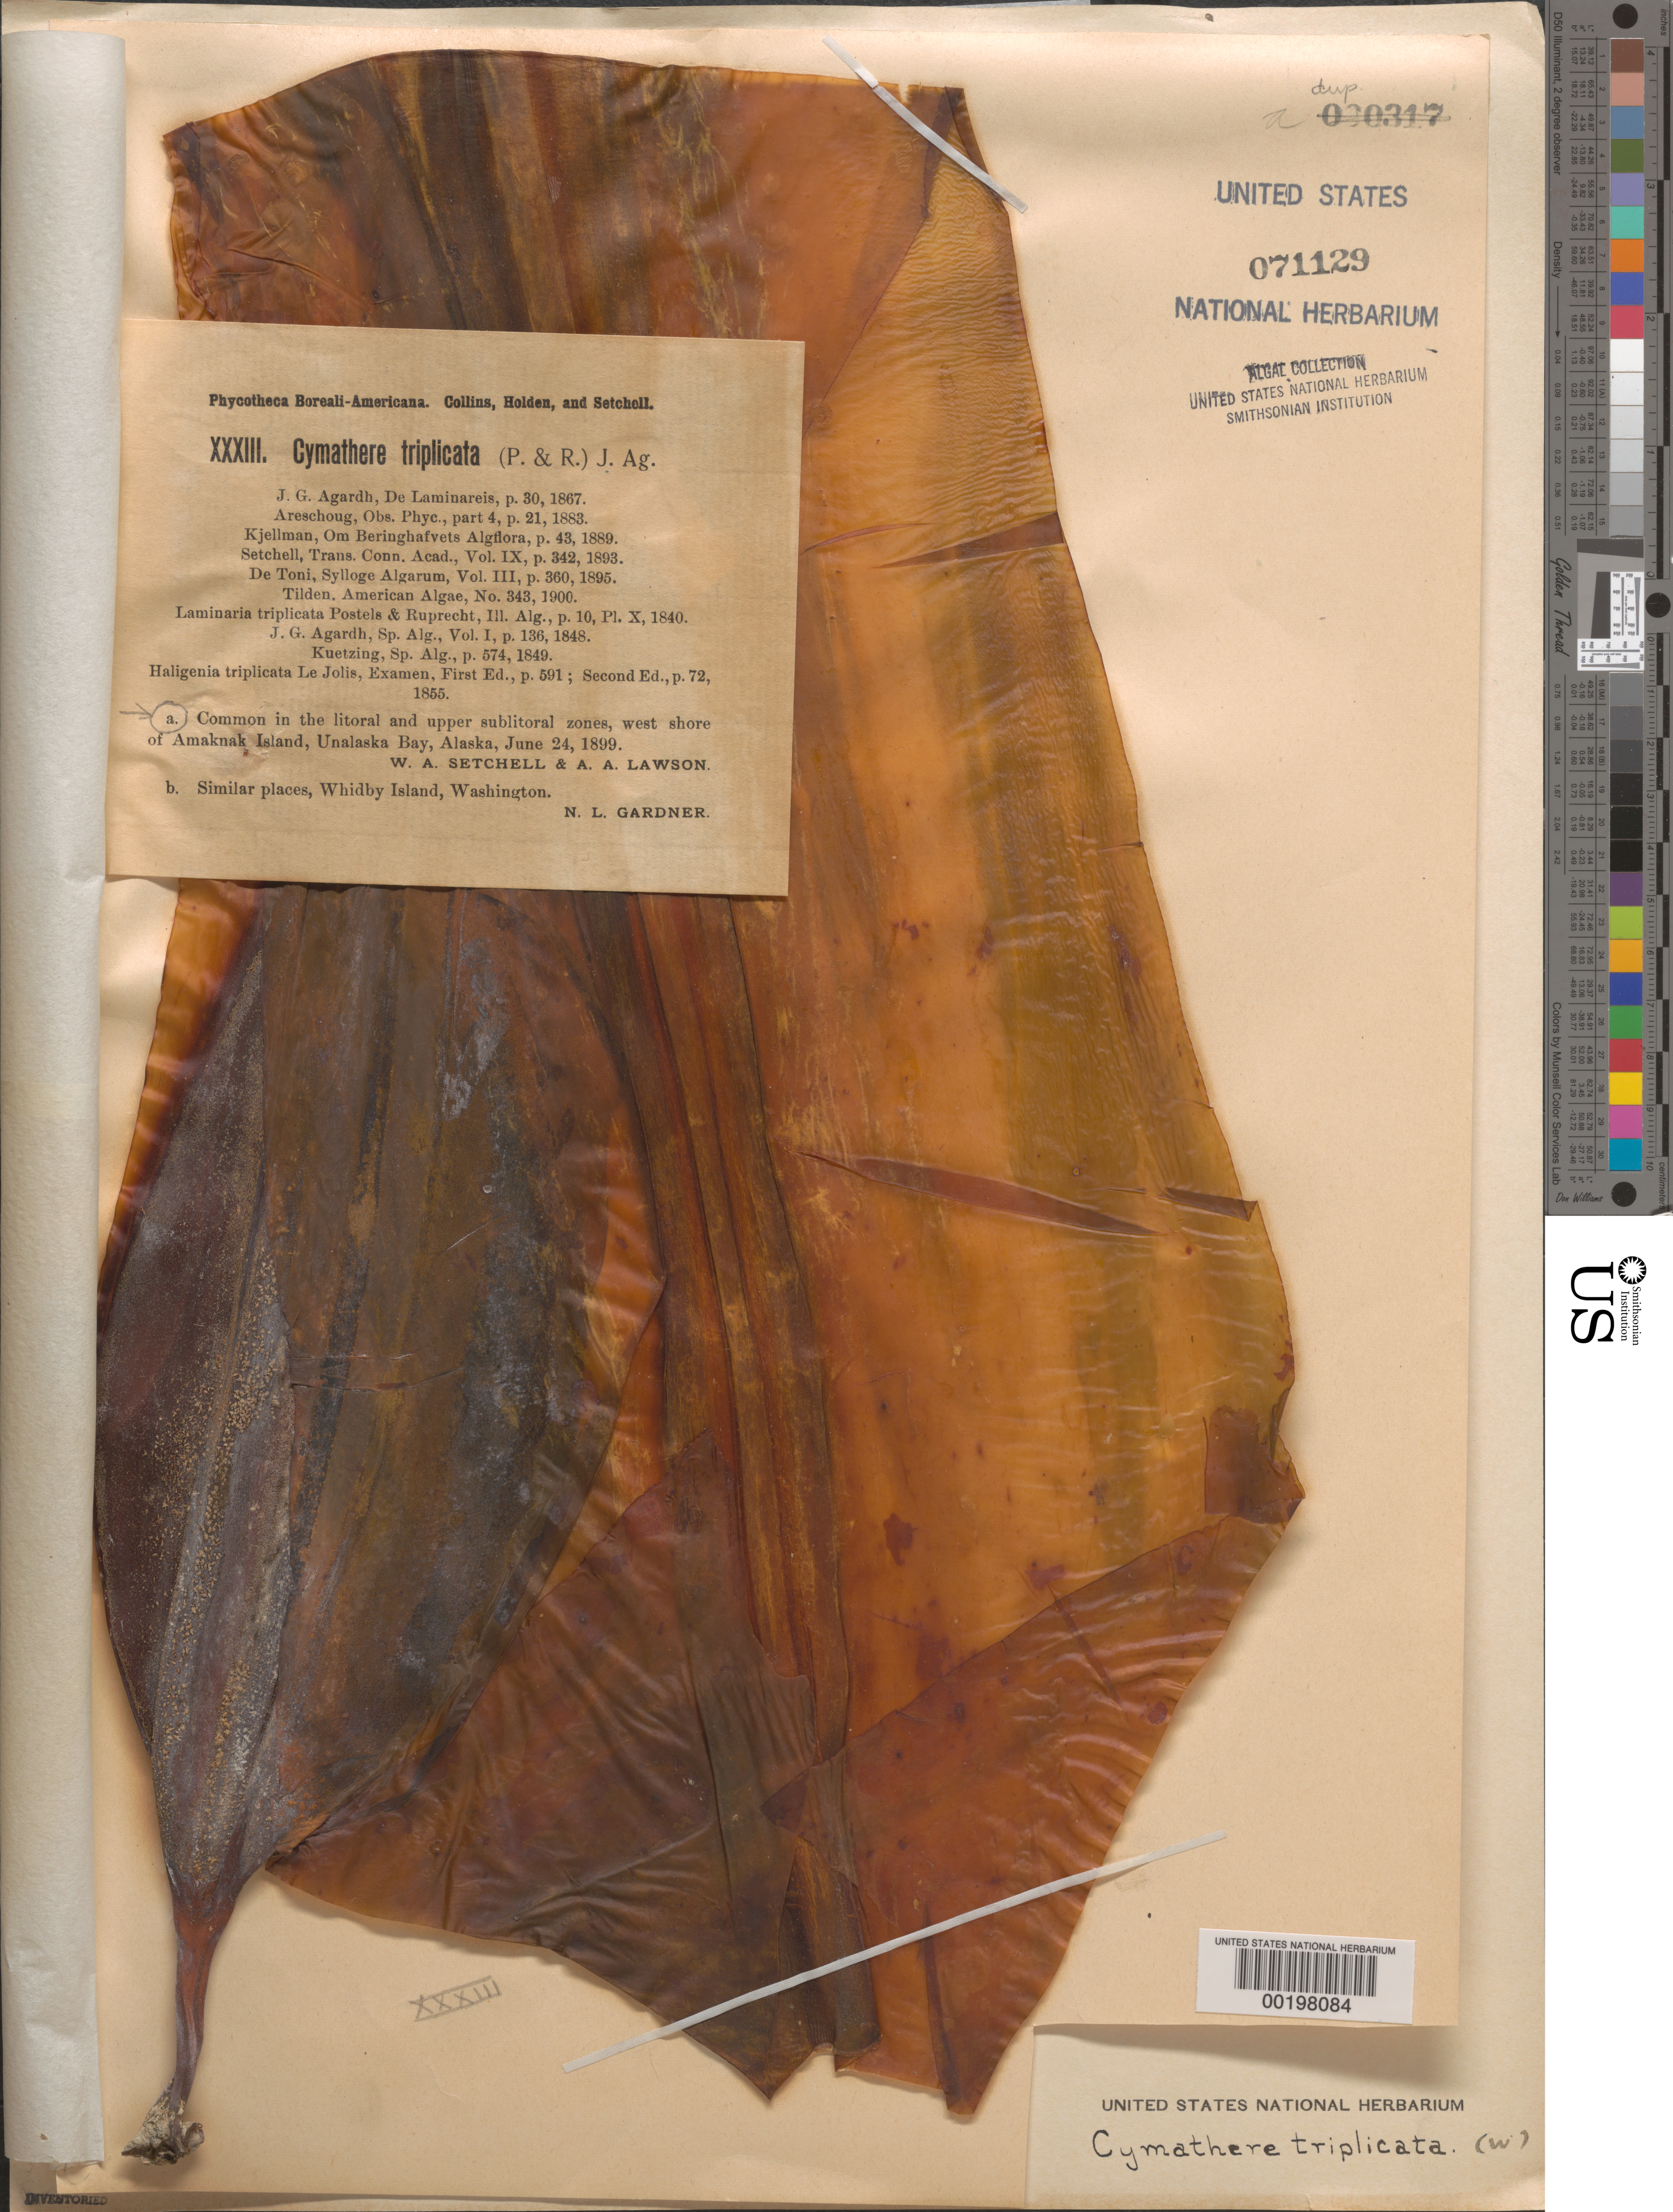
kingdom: Chromista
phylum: Ochrophyta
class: Phaeophyceae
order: Laminariales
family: Laminariaceae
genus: Cymathaere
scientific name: Cymathaere triplicata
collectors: W. Setchell & A. A. Lawson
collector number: PB-A Xxxiiia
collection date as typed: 24 Jun 1899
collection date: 1899-06-24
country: United States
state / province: Alaska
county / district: Aleutian Islands Division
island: Unalaska Island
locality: Amaknak Island, Unalaska Bay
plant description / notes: Collins, Holden & Setchell, Phycotheca Boreali-Americana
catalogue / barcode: US 71129